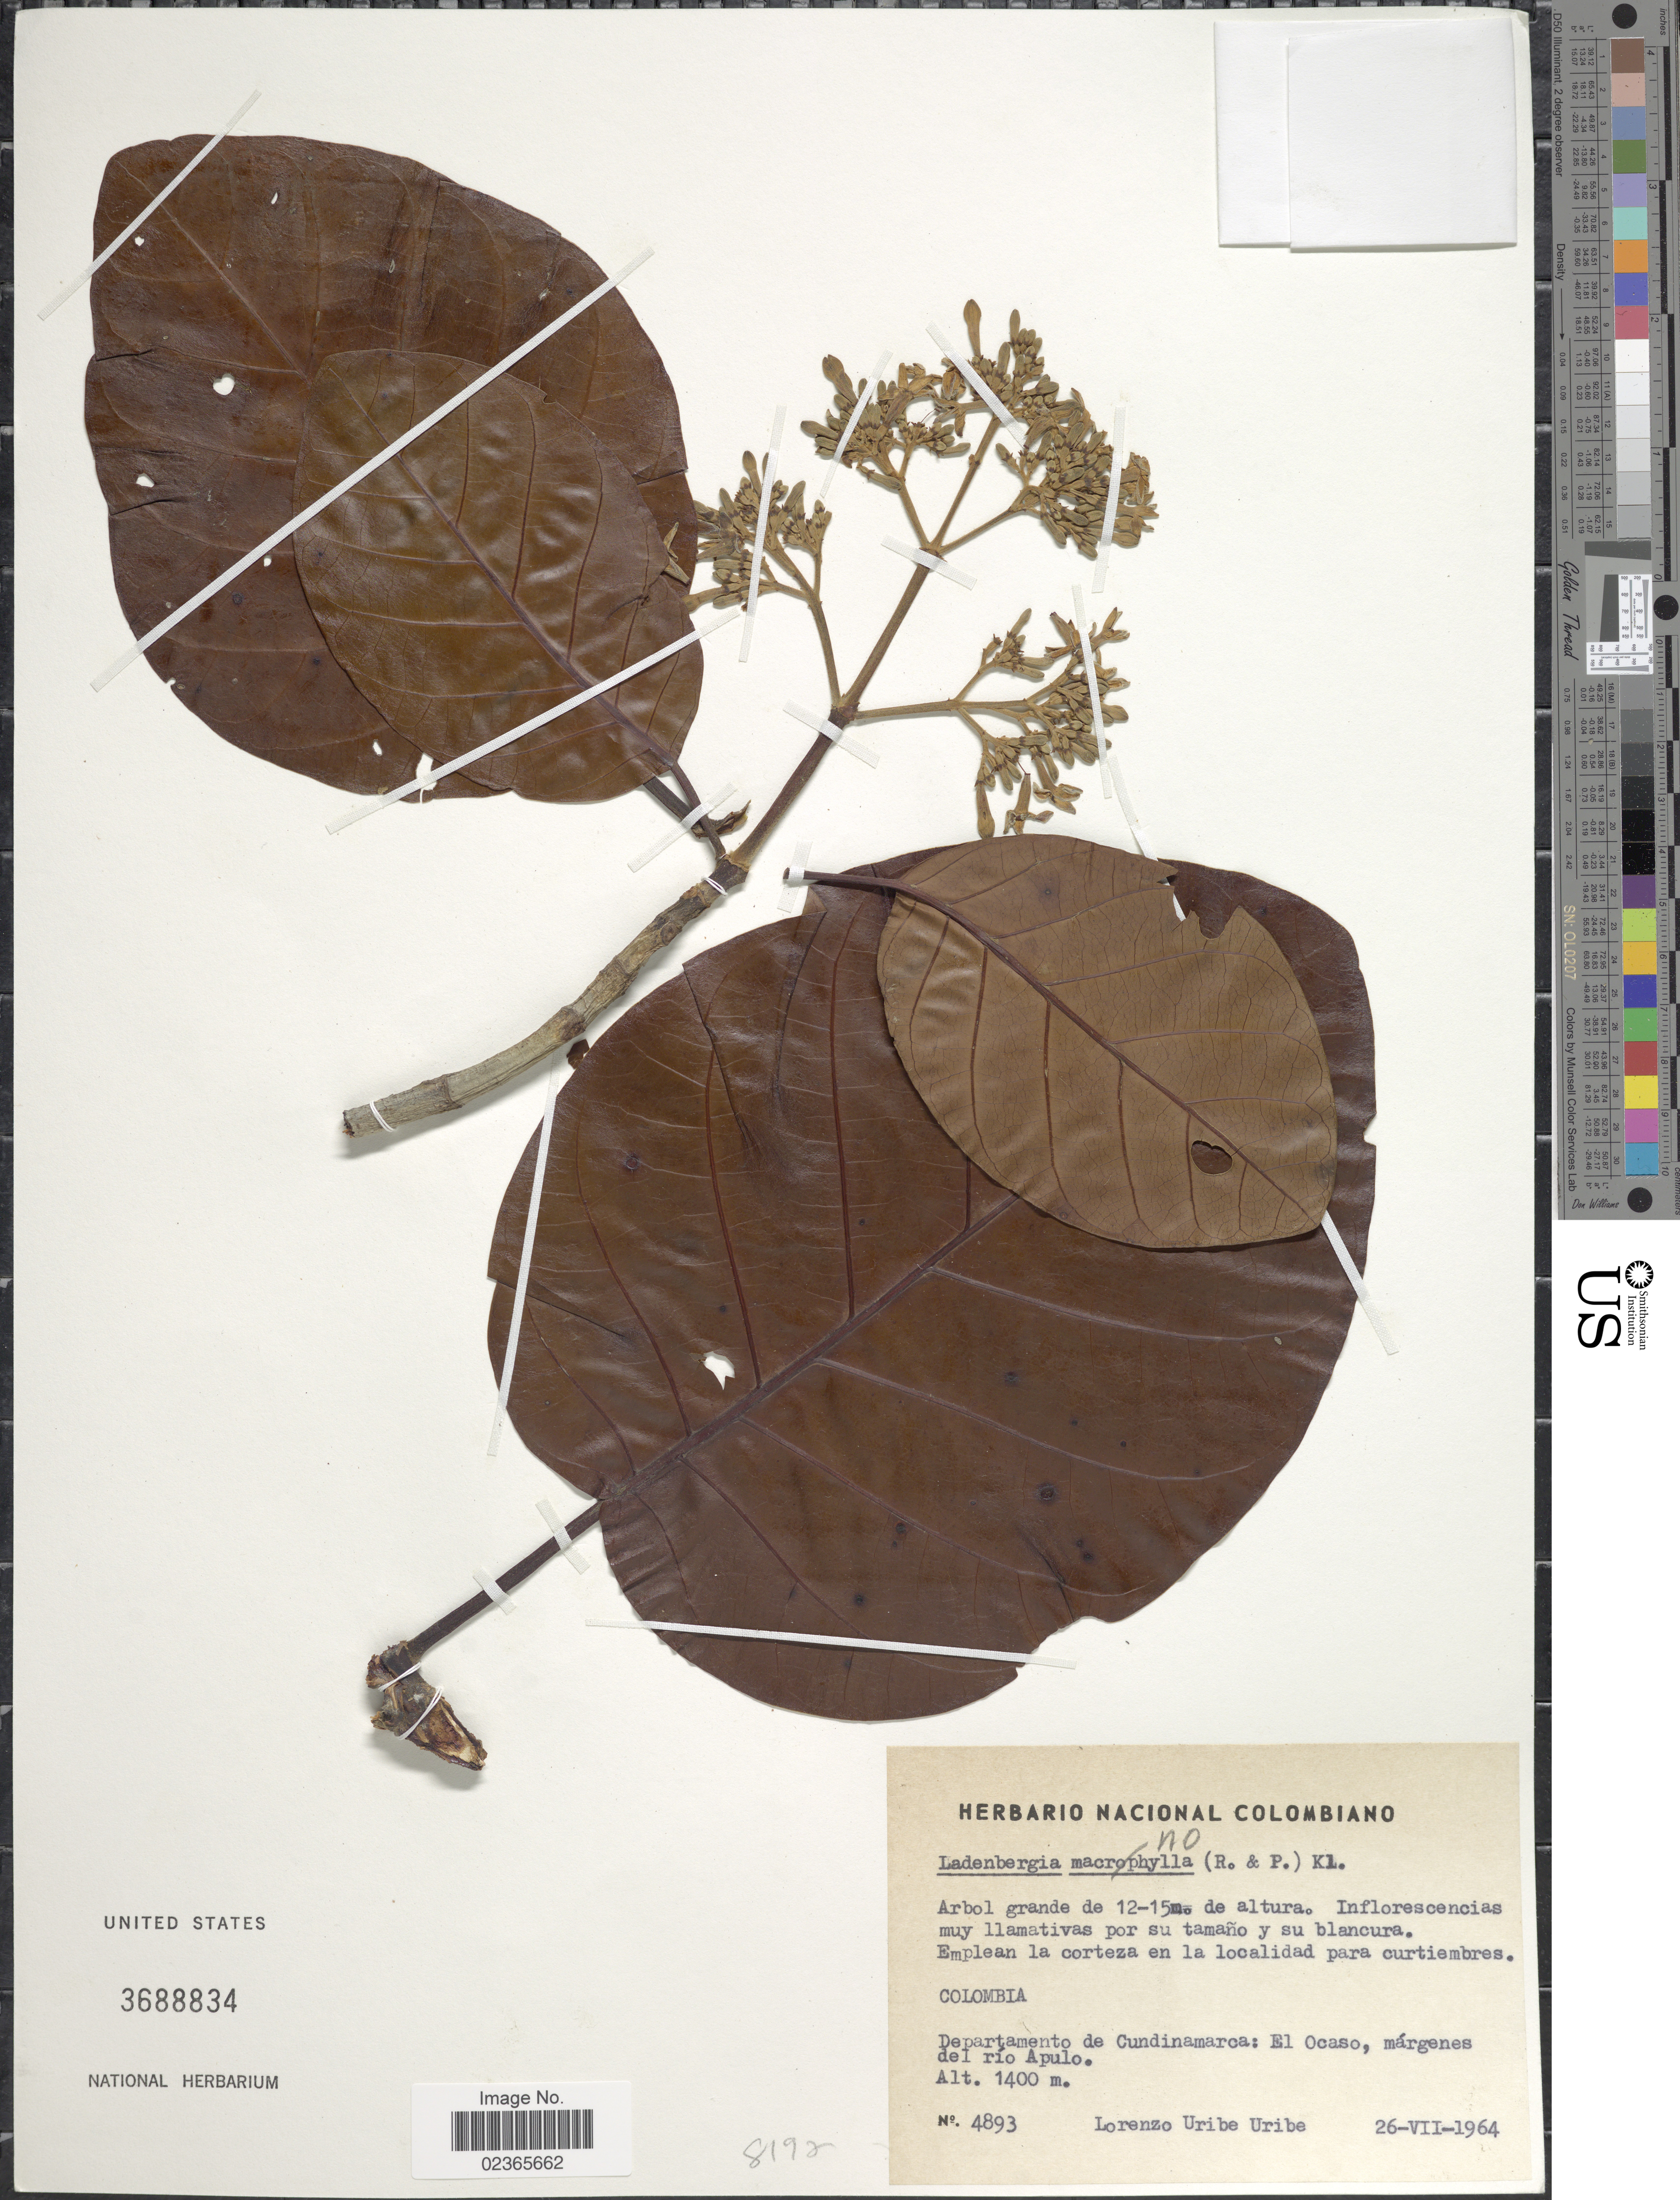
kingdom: Plantae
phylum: Tracheophyta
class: Magnoliopsida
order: Gentianales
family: Rubiaceae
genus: Ladenbergia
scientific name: Ladenbergia sp.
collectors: L. Uribe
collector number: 4893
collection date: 1964-07-26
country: Colombia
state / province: Cundinamarca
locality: El Ocaso, margenes del rio Apulo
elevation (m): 1400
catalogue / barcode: US 3688834